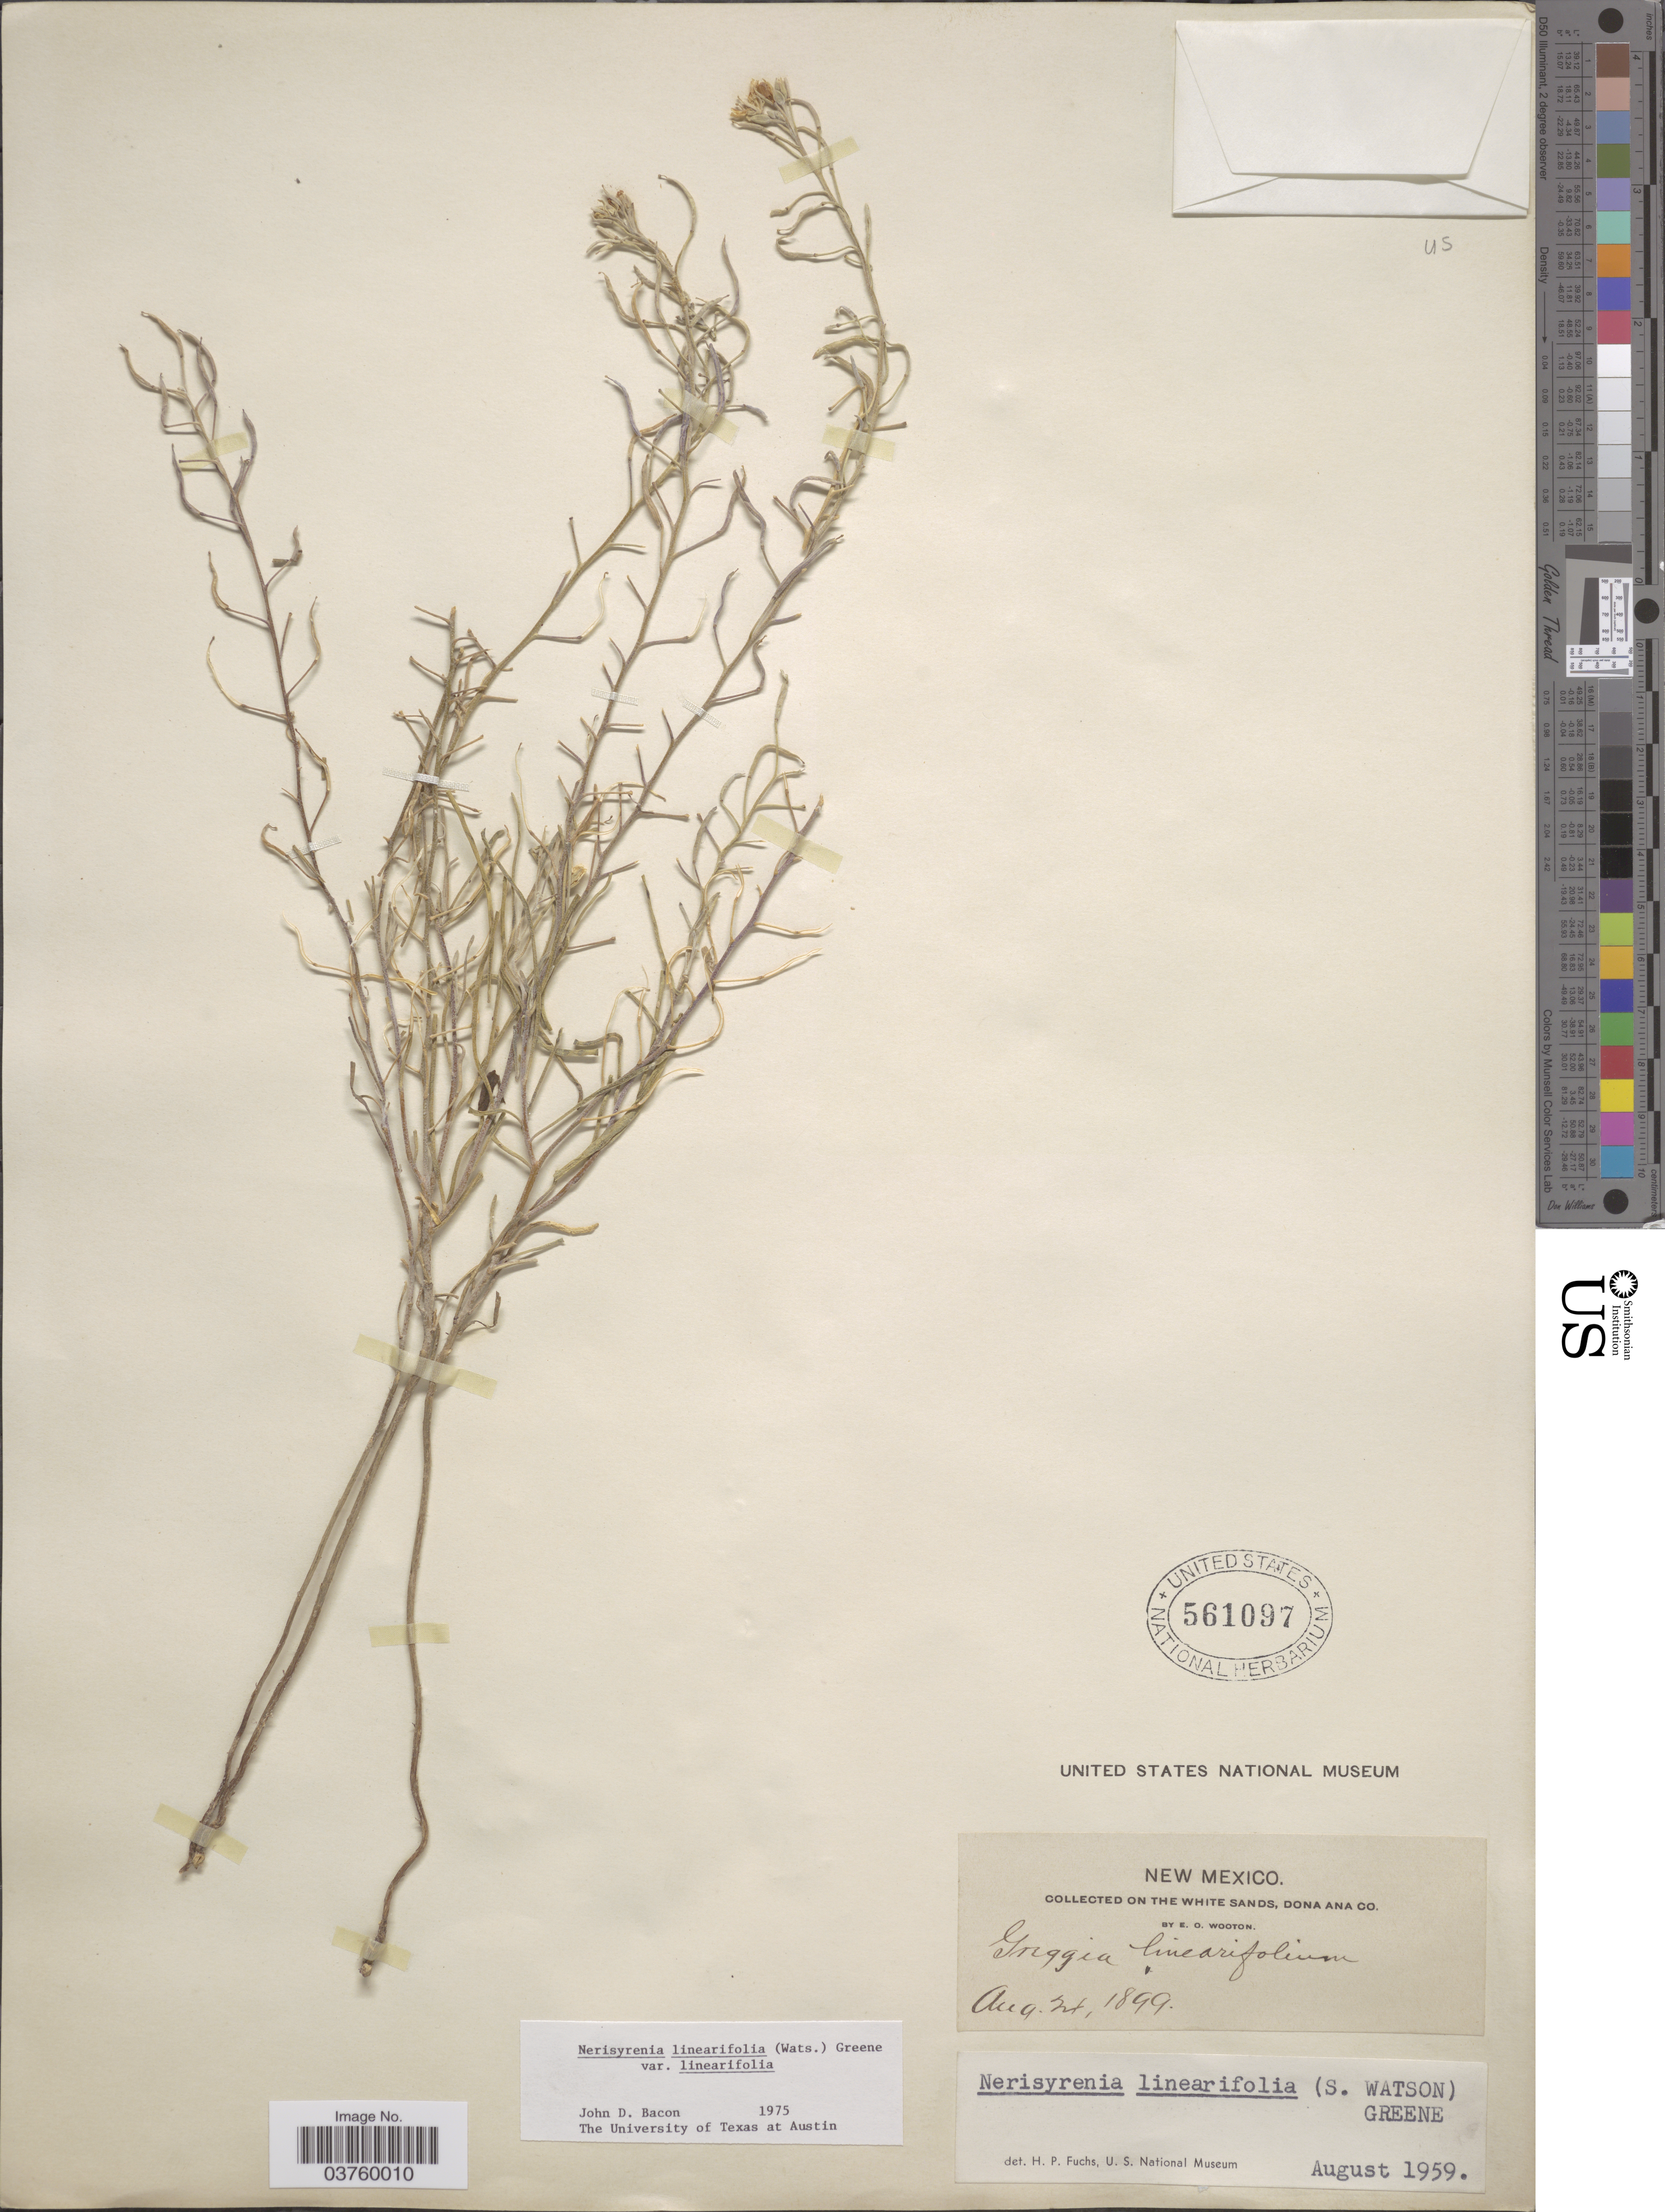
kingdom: Plantae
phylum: Tracheophyta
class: Magnoliopsida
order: Brassicales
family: Brassicaceae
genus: Nerisyrenia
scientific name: Nerisyrenia linearifolia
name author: (S. Watson) Greene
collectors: E. O. Wooton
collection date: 1899-08-21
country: United States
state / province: New Mexico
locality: On the White Sands, Dona Ana Co.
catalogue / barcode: US 561097